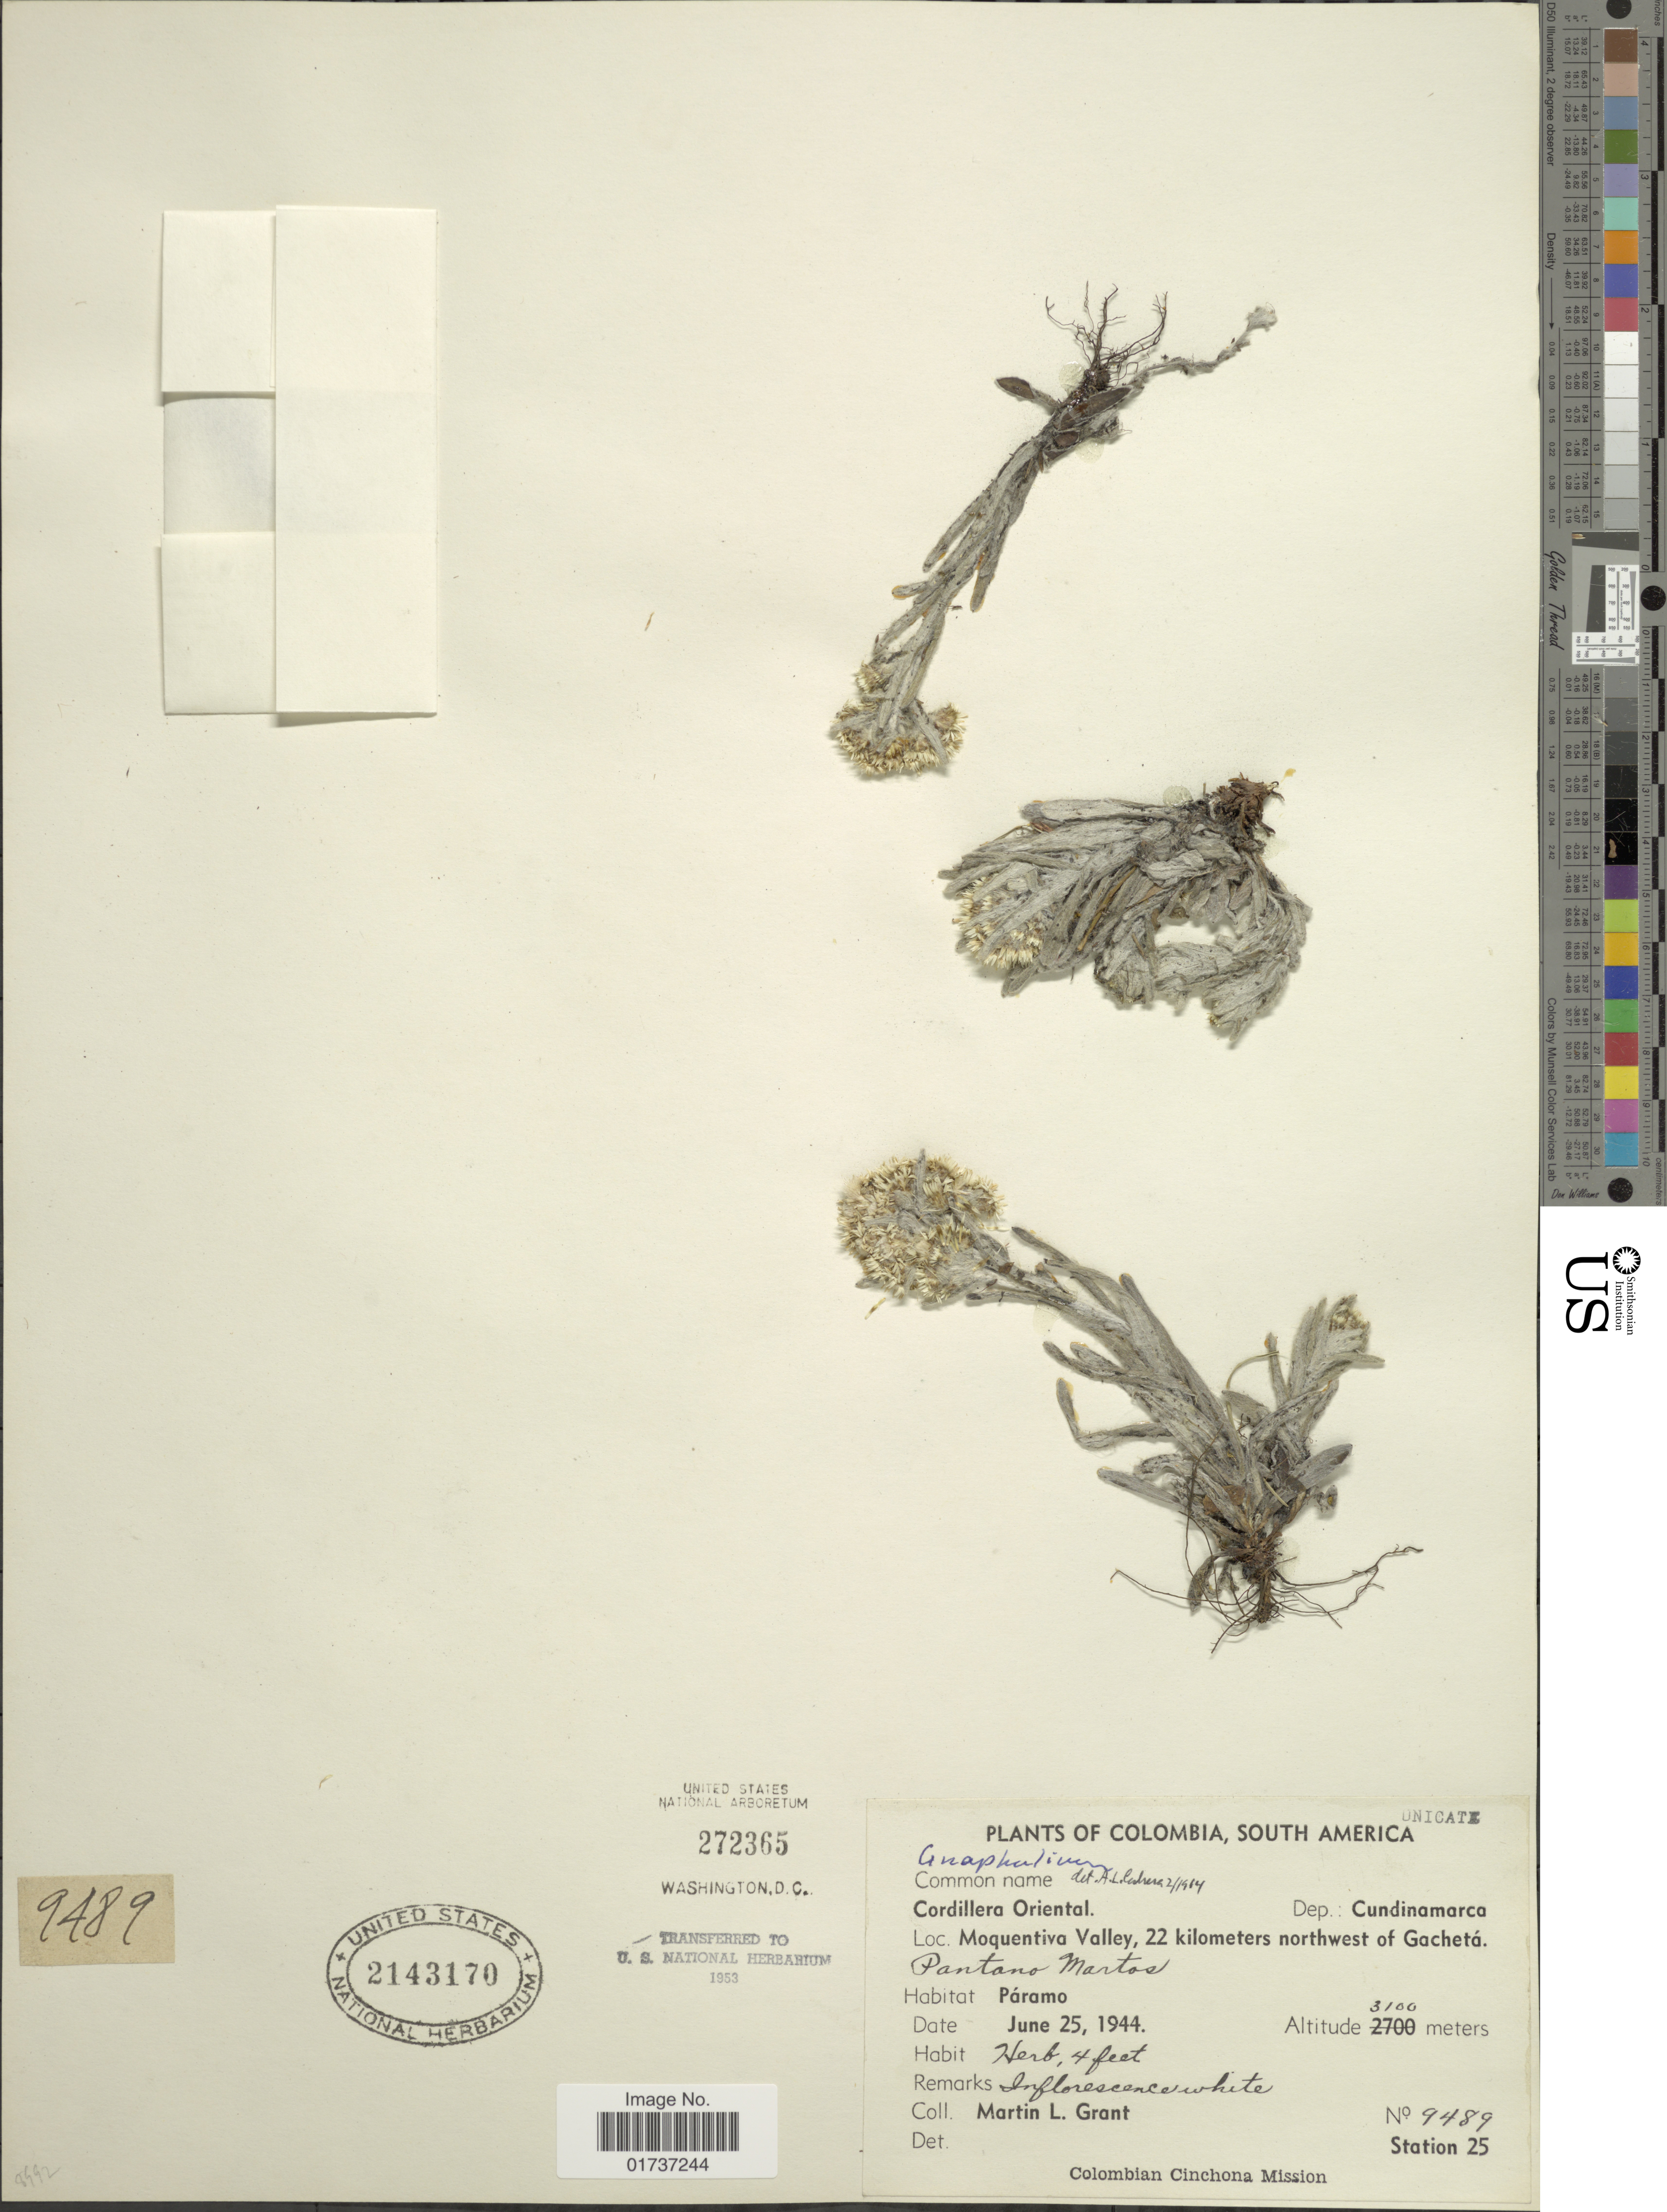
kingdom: Plantae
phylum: Tracheophyta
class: Magnoliopsida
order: Asterales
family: Asteraceae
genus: Chryselium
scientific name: Chryselium gnaphalioides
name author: (Kunth) Urtubey & S.E. Freire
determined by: Nesom, Guy L.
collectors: M. L. Grant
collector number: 9489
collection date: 1944-06-25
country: Colombia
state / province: Cundinamarca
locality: Cordillera Oriental, Dep. Cundinamarca, Moquentiva Valley, 22 kilometers northwest of Gachetá, Pantano Martos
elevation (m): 3100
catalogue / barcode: US 2143170